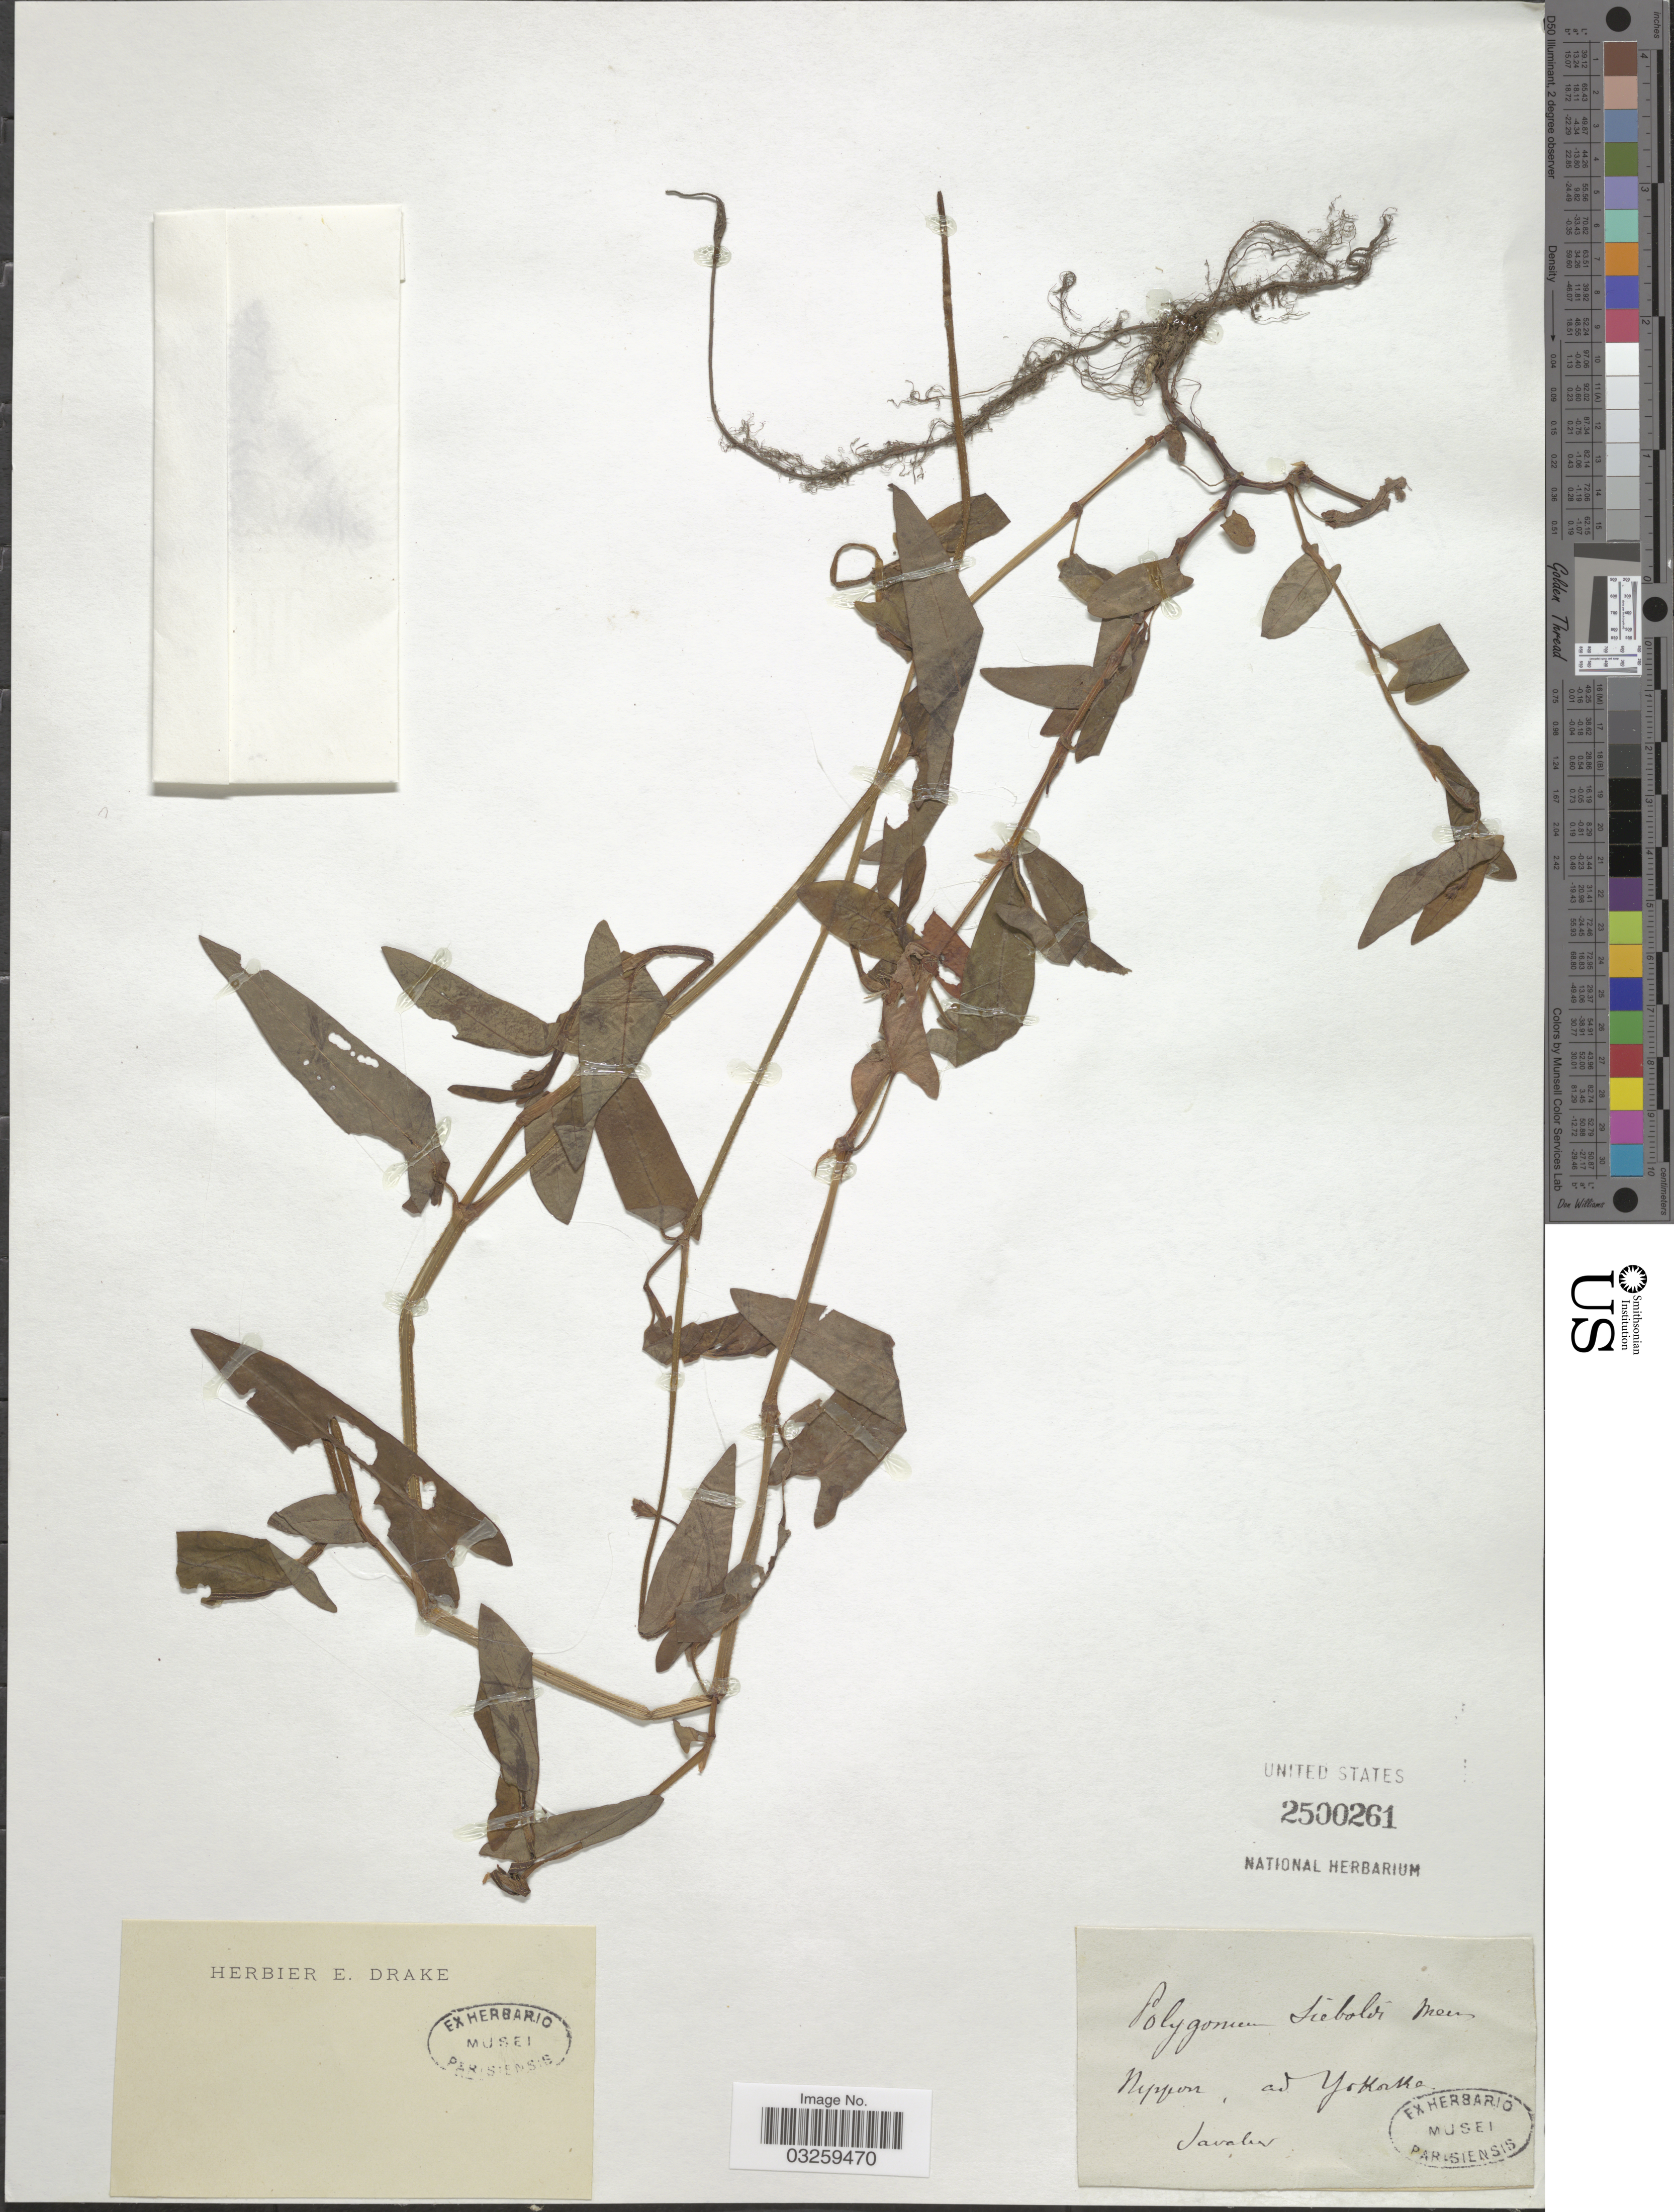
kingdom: Plantae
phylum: Tracheophyta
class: Magnoliopsida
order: Caryophyllales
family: Polygonaceae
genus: Polygonum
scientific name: Polygonum sieboldii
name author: Meisn.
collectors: Savatier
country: Japan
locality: Nippon, ad Yokoska.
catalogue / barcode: US 2500261